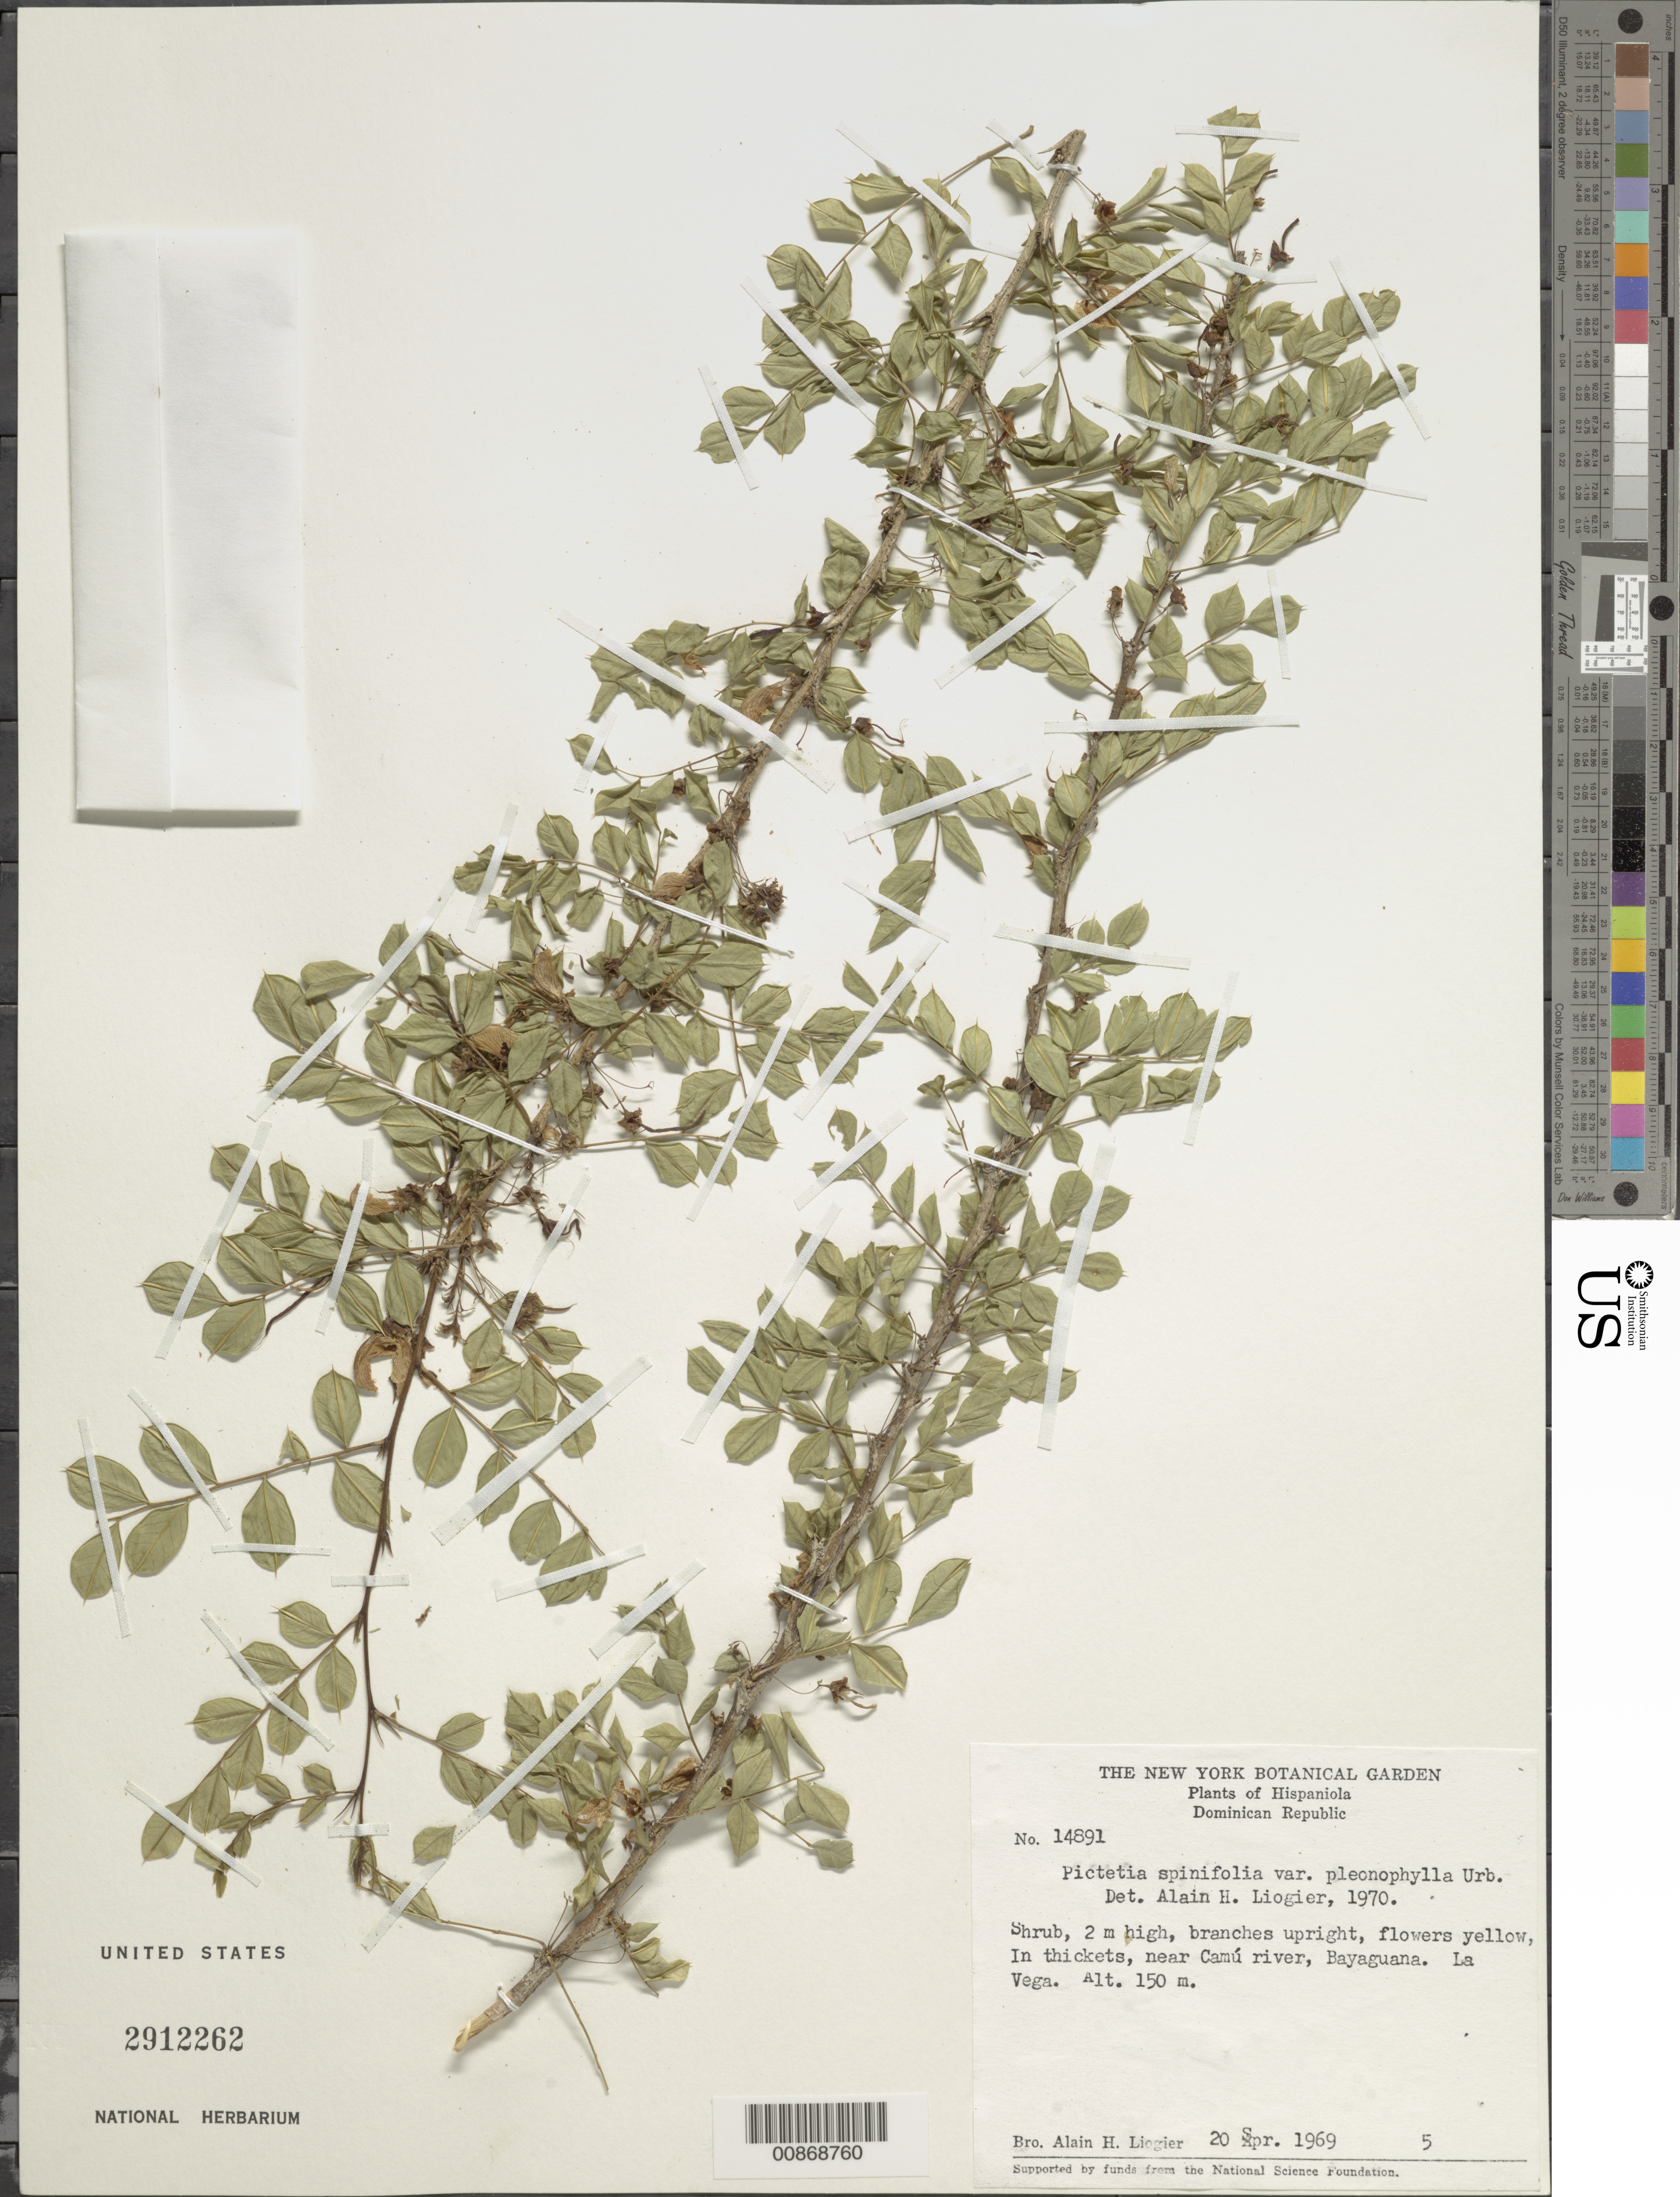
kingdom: Plantae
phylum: Tracheophyta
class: Magnoliopsida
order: Fabales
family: Fabaceae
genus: Pictetia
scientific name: Pictetia spinifolia var. pleonophylla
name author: Urb.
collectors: A. H. Liogier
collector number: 14891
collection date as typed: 20 Apr 1969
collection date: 1969-04-20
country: Dominican Republic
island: Hispaniola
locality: Near Camú river, Bayaguana. La Vega.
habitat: In thickets.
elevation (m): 150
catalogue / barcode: US 2912262